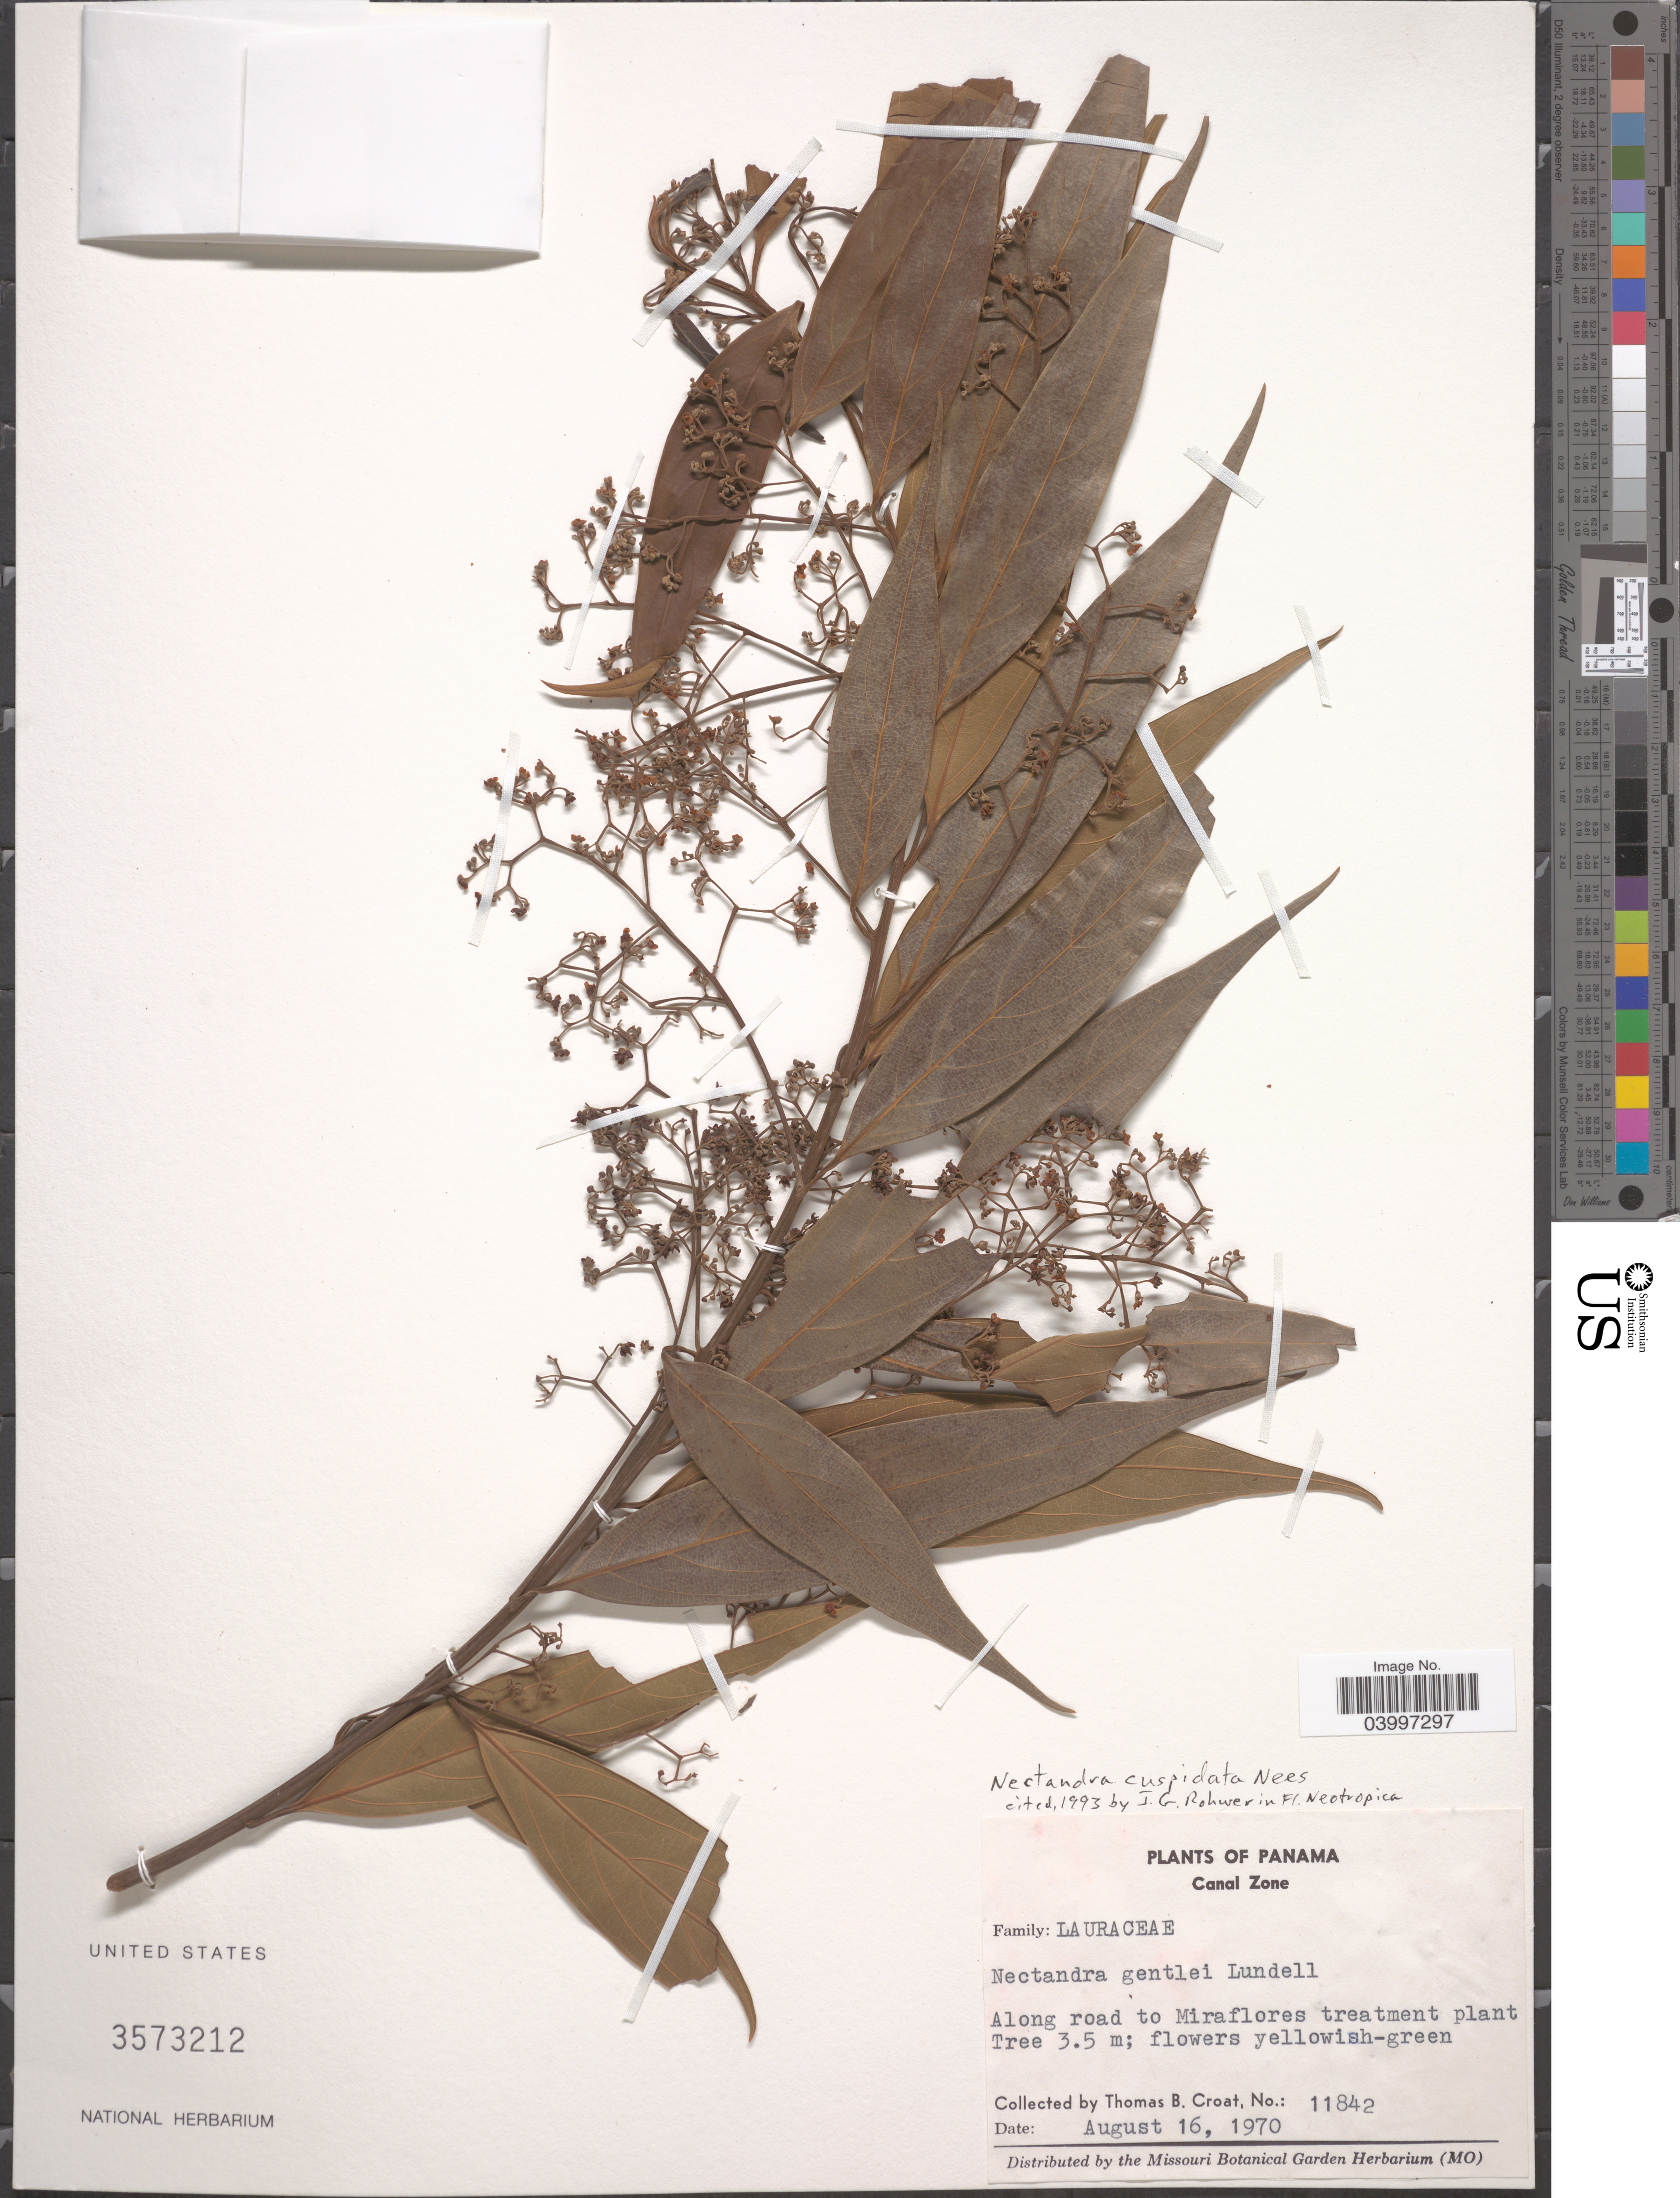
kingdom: Plantae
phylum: Tracheophyta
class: Magnoliopsida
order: Laurales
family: Lauraceae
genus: Nectandra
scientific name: Nectandra cuspidata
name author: Nees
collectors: T. B. Croat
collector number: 11842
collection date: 1970-08-16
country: Panama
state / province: Colón / Panamá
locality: Canal Zone. Along road to Miraflores treatment plant.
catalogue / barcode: US 3573212